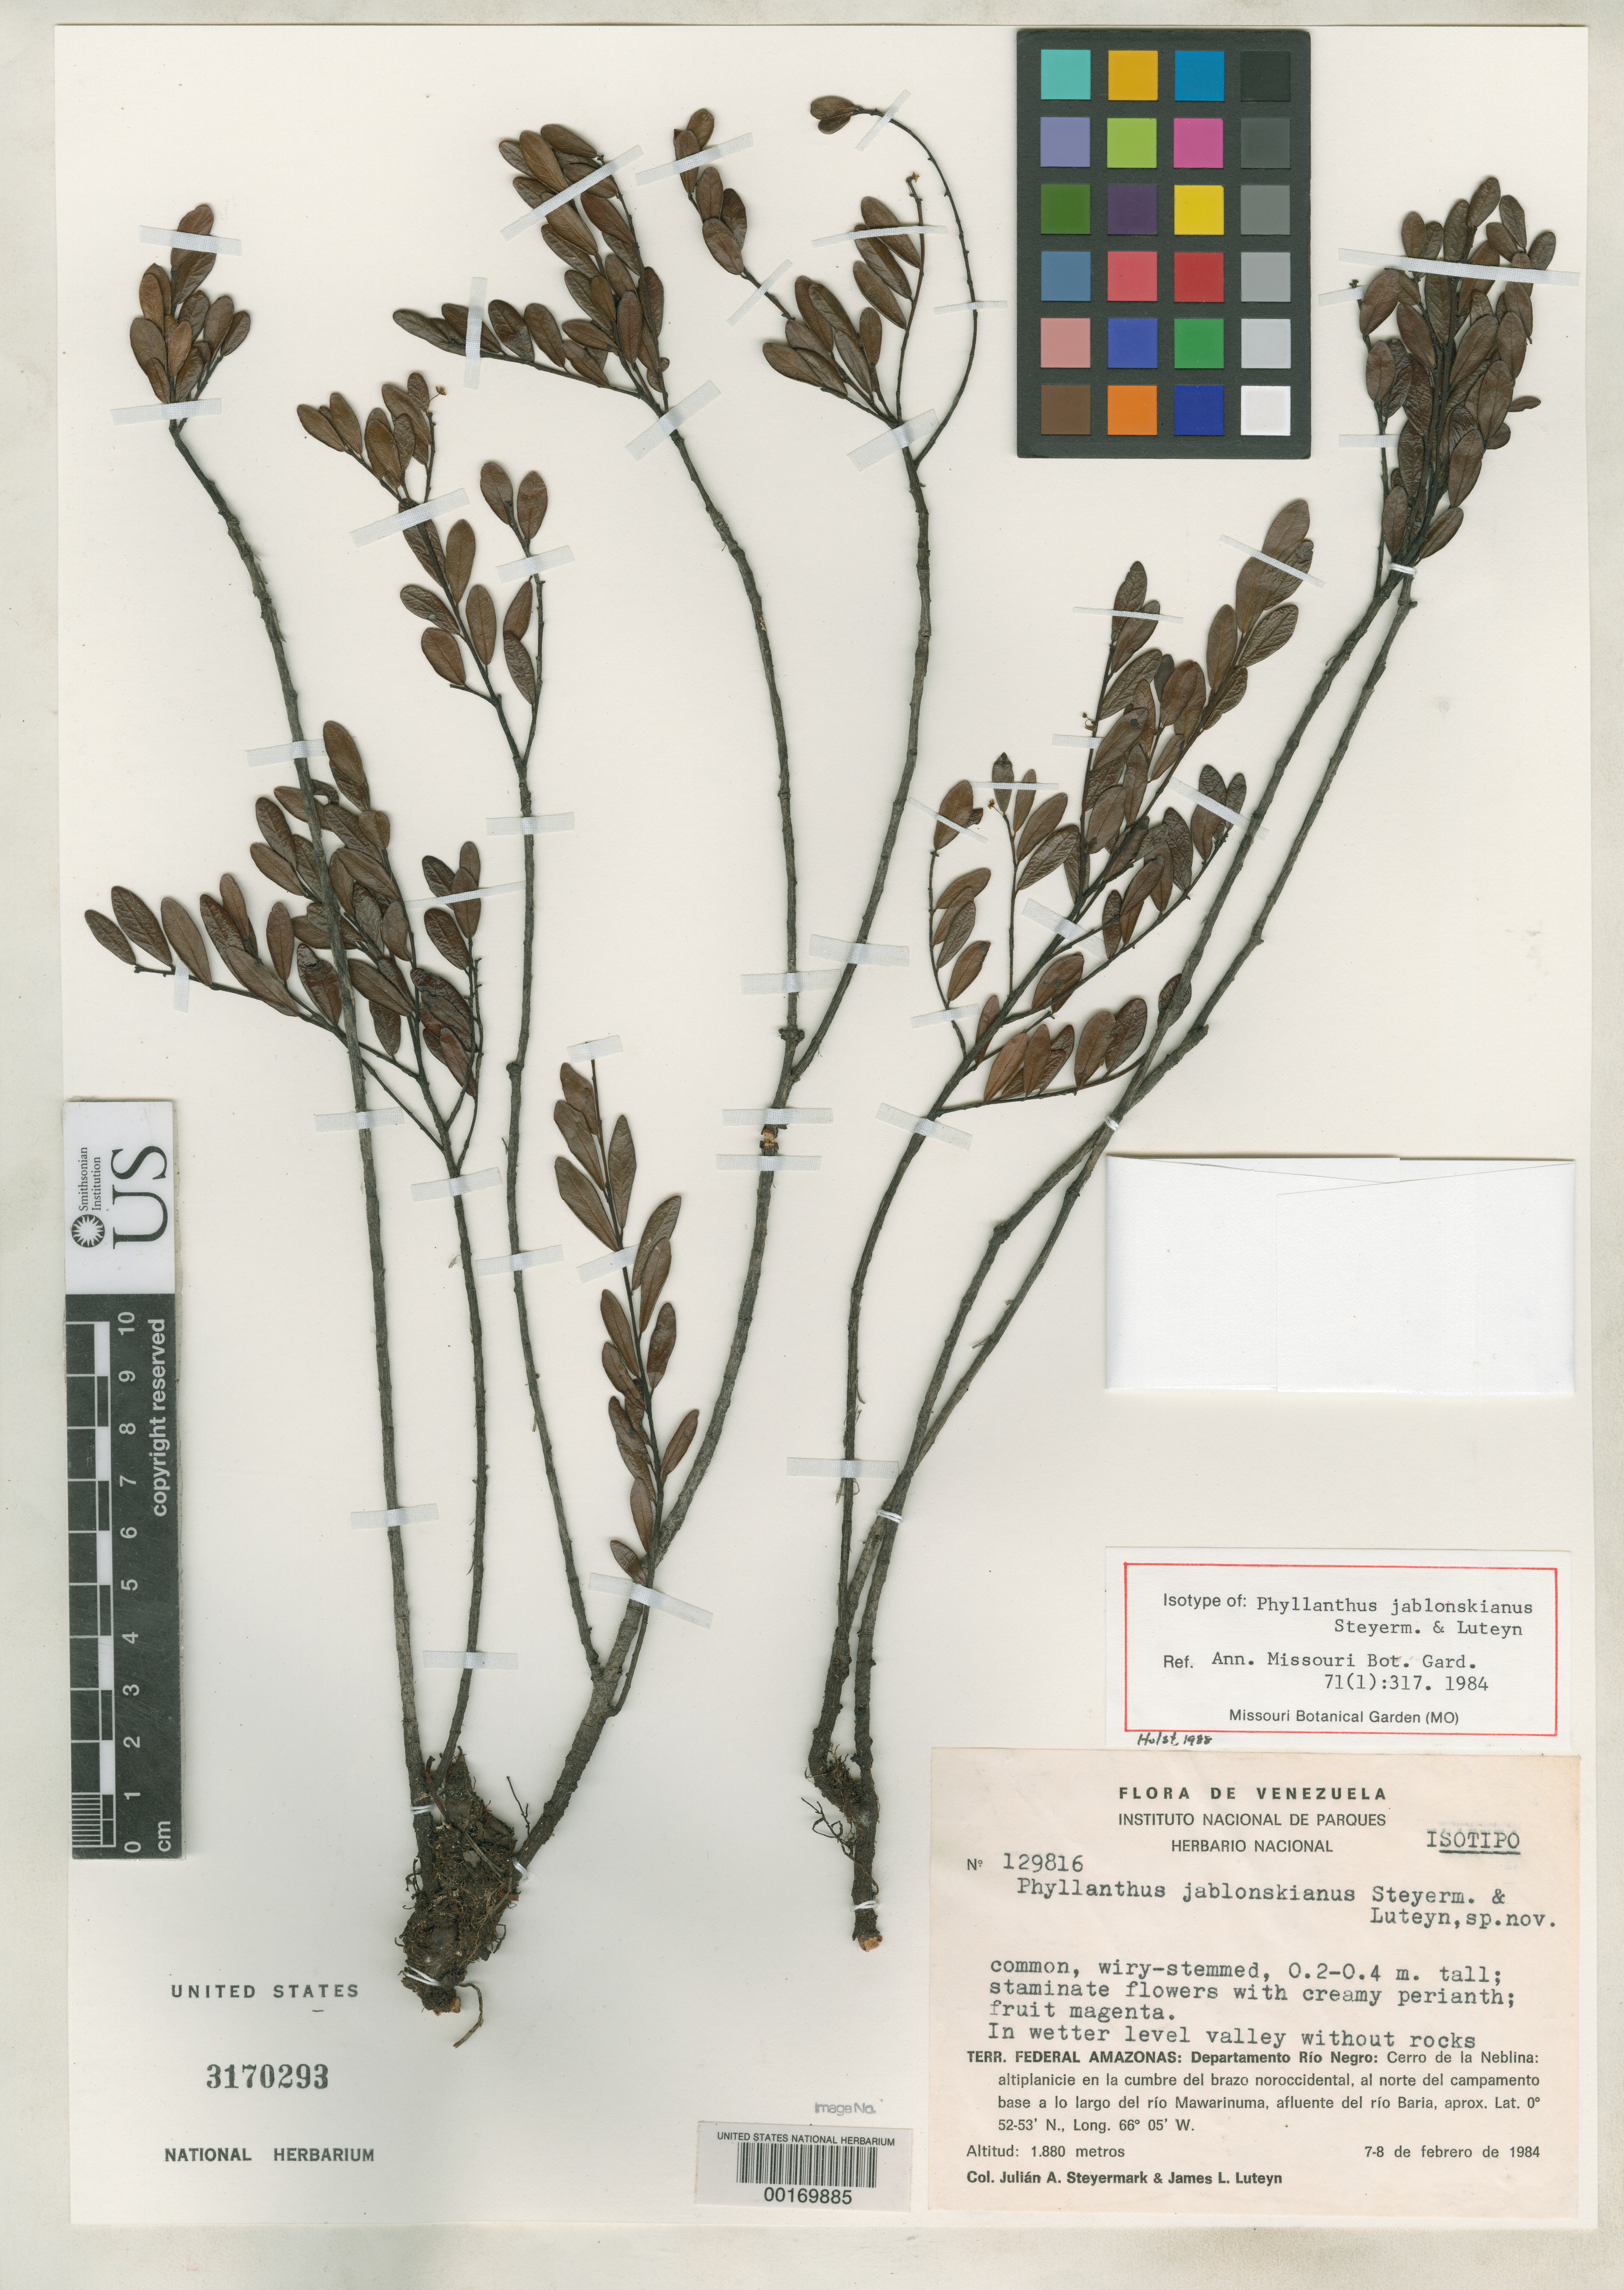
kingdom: Plantae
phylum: Tracheophyta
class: Magnoliopsida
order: Malpighiales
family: Phyllanthaceae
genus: Phyllanthus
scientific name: Phyllanthus jablonskianus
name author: Steyerm. & Luteyn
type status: Isotype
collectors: J. Steyermark & J. L. Luteyn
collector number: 129816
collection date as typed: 07 Feb 1984 to 08 Feb 1984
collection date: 1984-02-07/1984-02-08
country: Venezuela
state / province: Amazonas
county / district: Rio Negro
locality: Cerro de La Neblina, plateau in summit NW branch, N base of camp along Rio Mawarinuma, tributary of Rio Baria.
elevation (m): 1880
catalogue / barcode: US 3170293